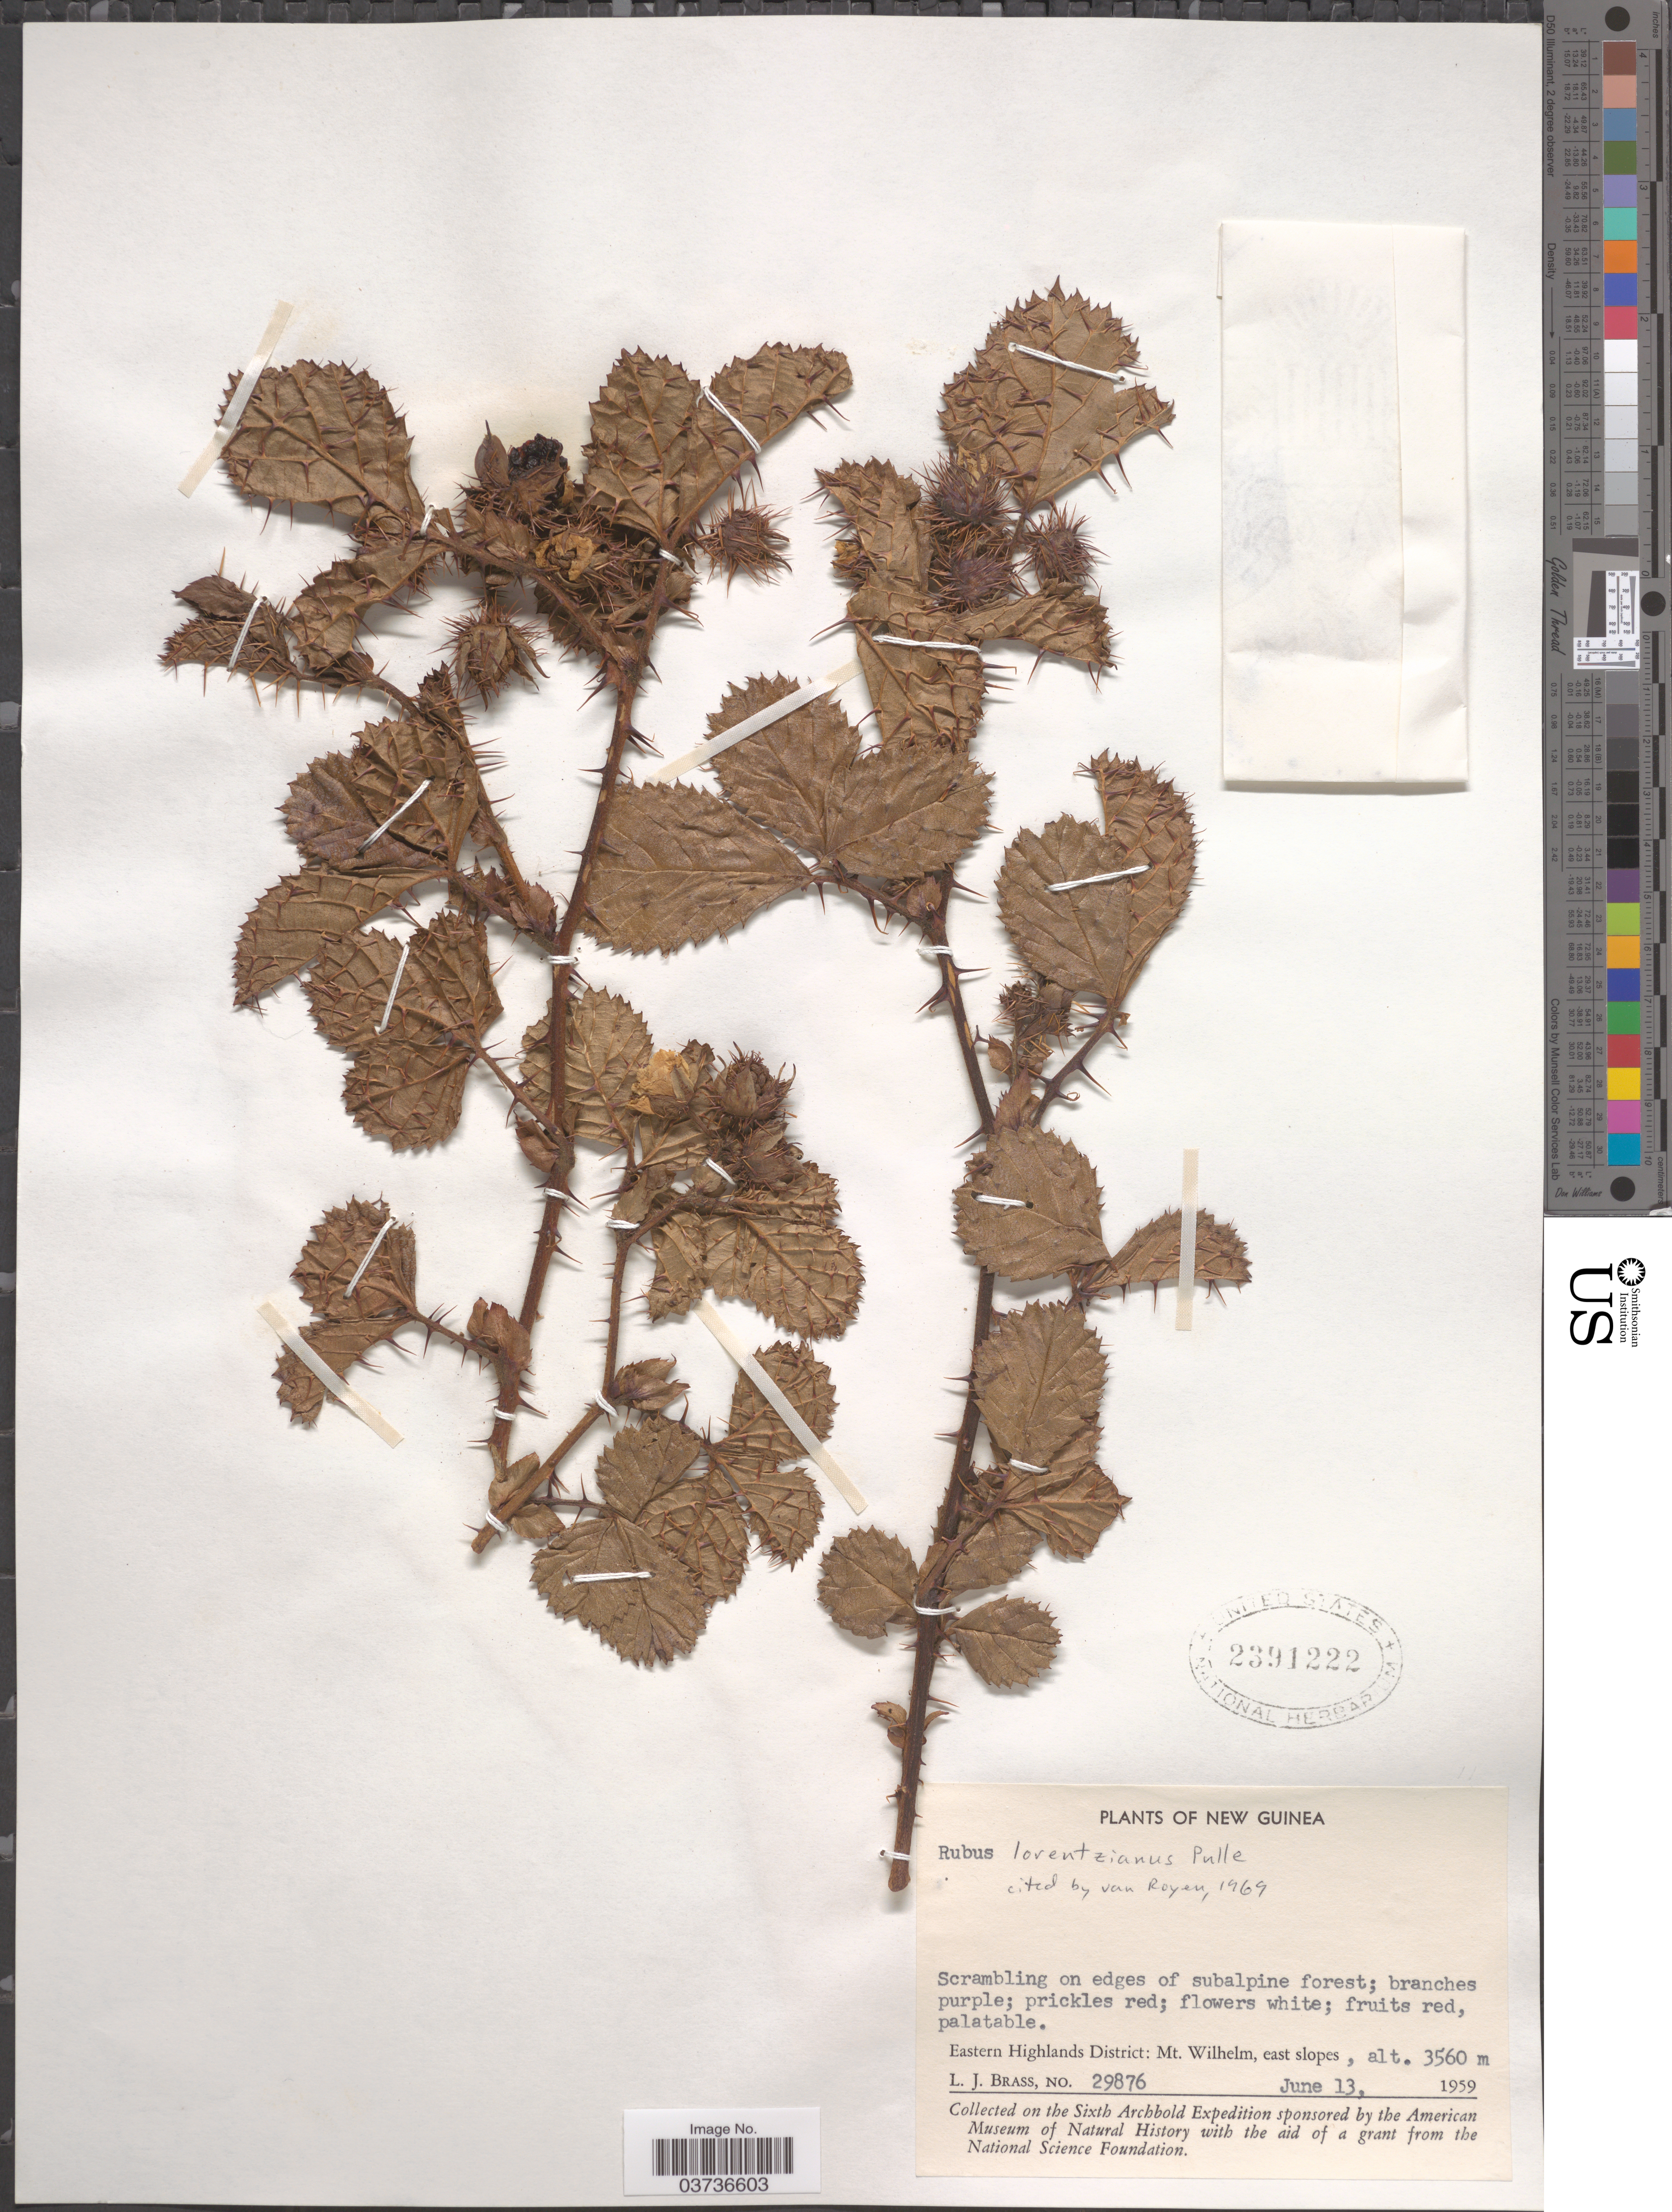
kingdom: Plantae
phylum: Tracheophyta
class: Magnoliopsida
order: Rosales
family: Rosaceae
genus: Rubus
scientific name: Rubus lorentzianus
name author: Pulle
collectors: L. J. Brass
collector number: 29876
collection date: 1959-06-13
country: Papua New Guinea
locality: New Guinea. Eastern Highlands District: Mt. Wilhelm, east slopes.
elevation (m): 3560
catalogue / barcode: US 2391222